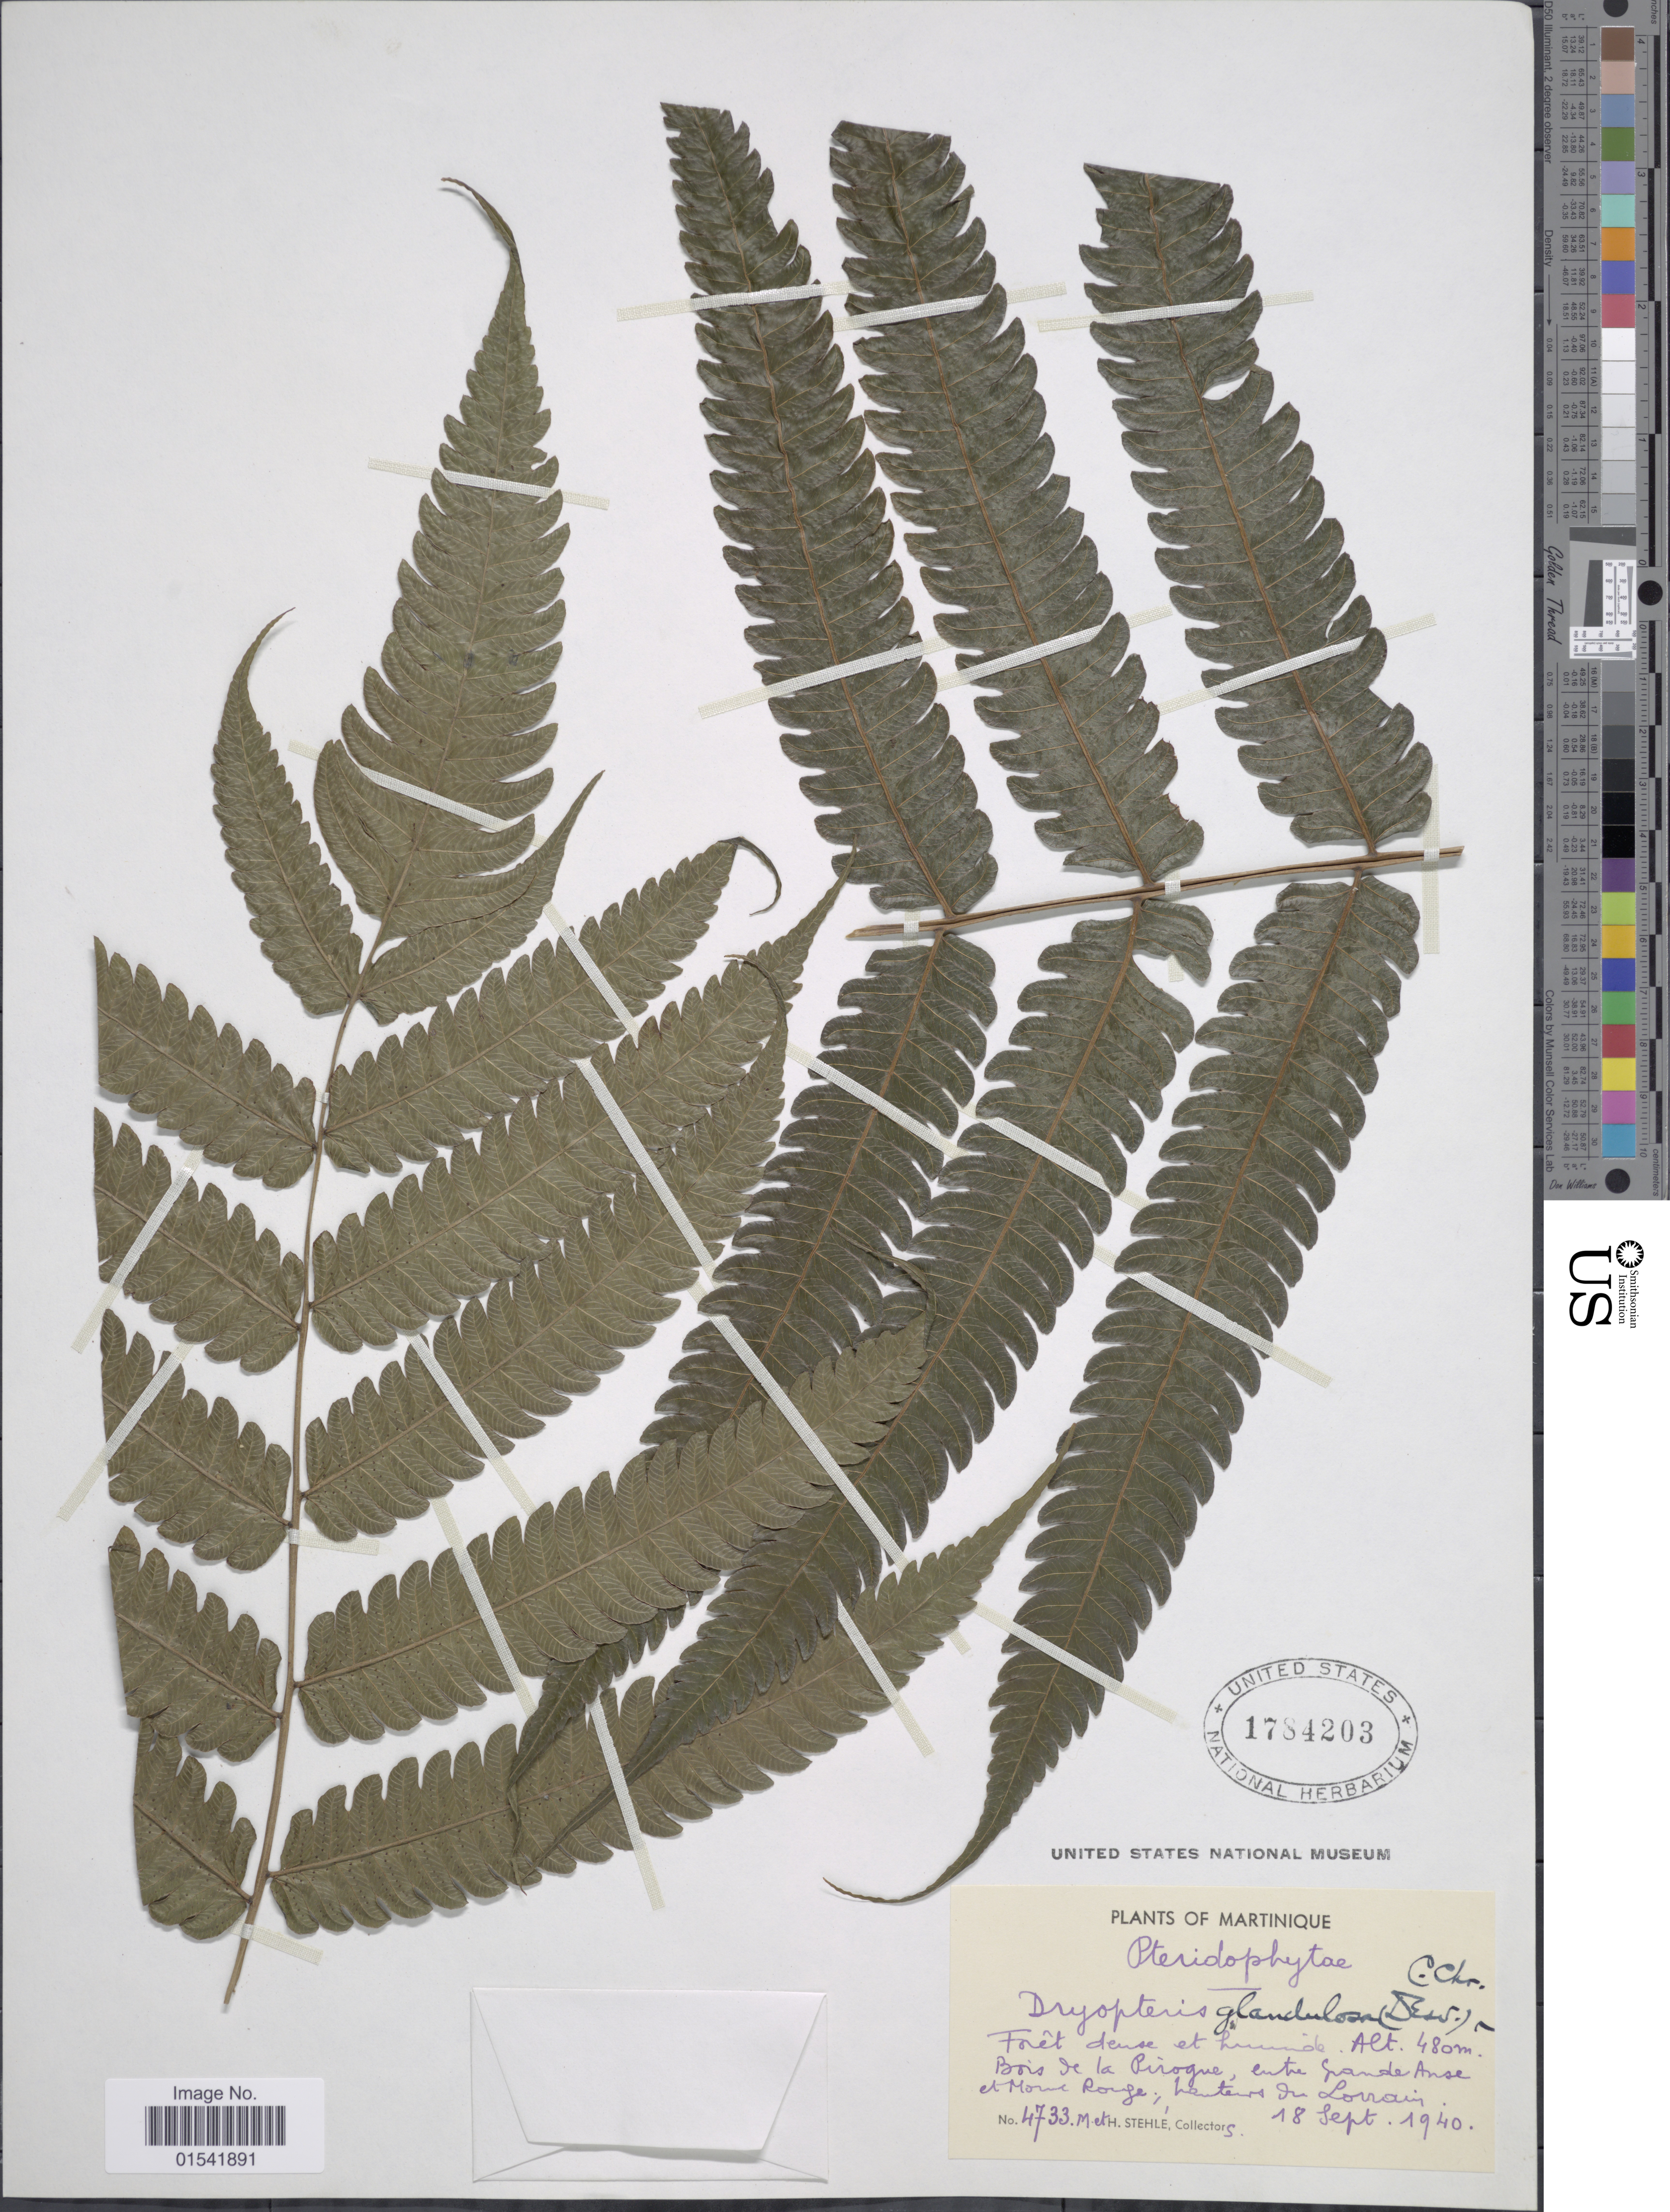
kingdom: Plantae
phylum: Tracheophyta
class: Polypodiopsida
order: Polypodiales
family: Thelypteridaceae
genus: Steiropteris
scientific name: Steiropteris glandulosa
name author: (Hook. f.) Pic. Serm.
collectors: M. Stehlé & H. Stehlé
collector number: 4733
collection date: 1940-09-18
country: Martinique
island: Martinique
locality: Forêt dense et humide, Bois de la Pirogue, entre Grande Anse et Morne Rouge, hauteurs du Lorrain.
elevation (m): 480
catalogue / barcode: US 1784203